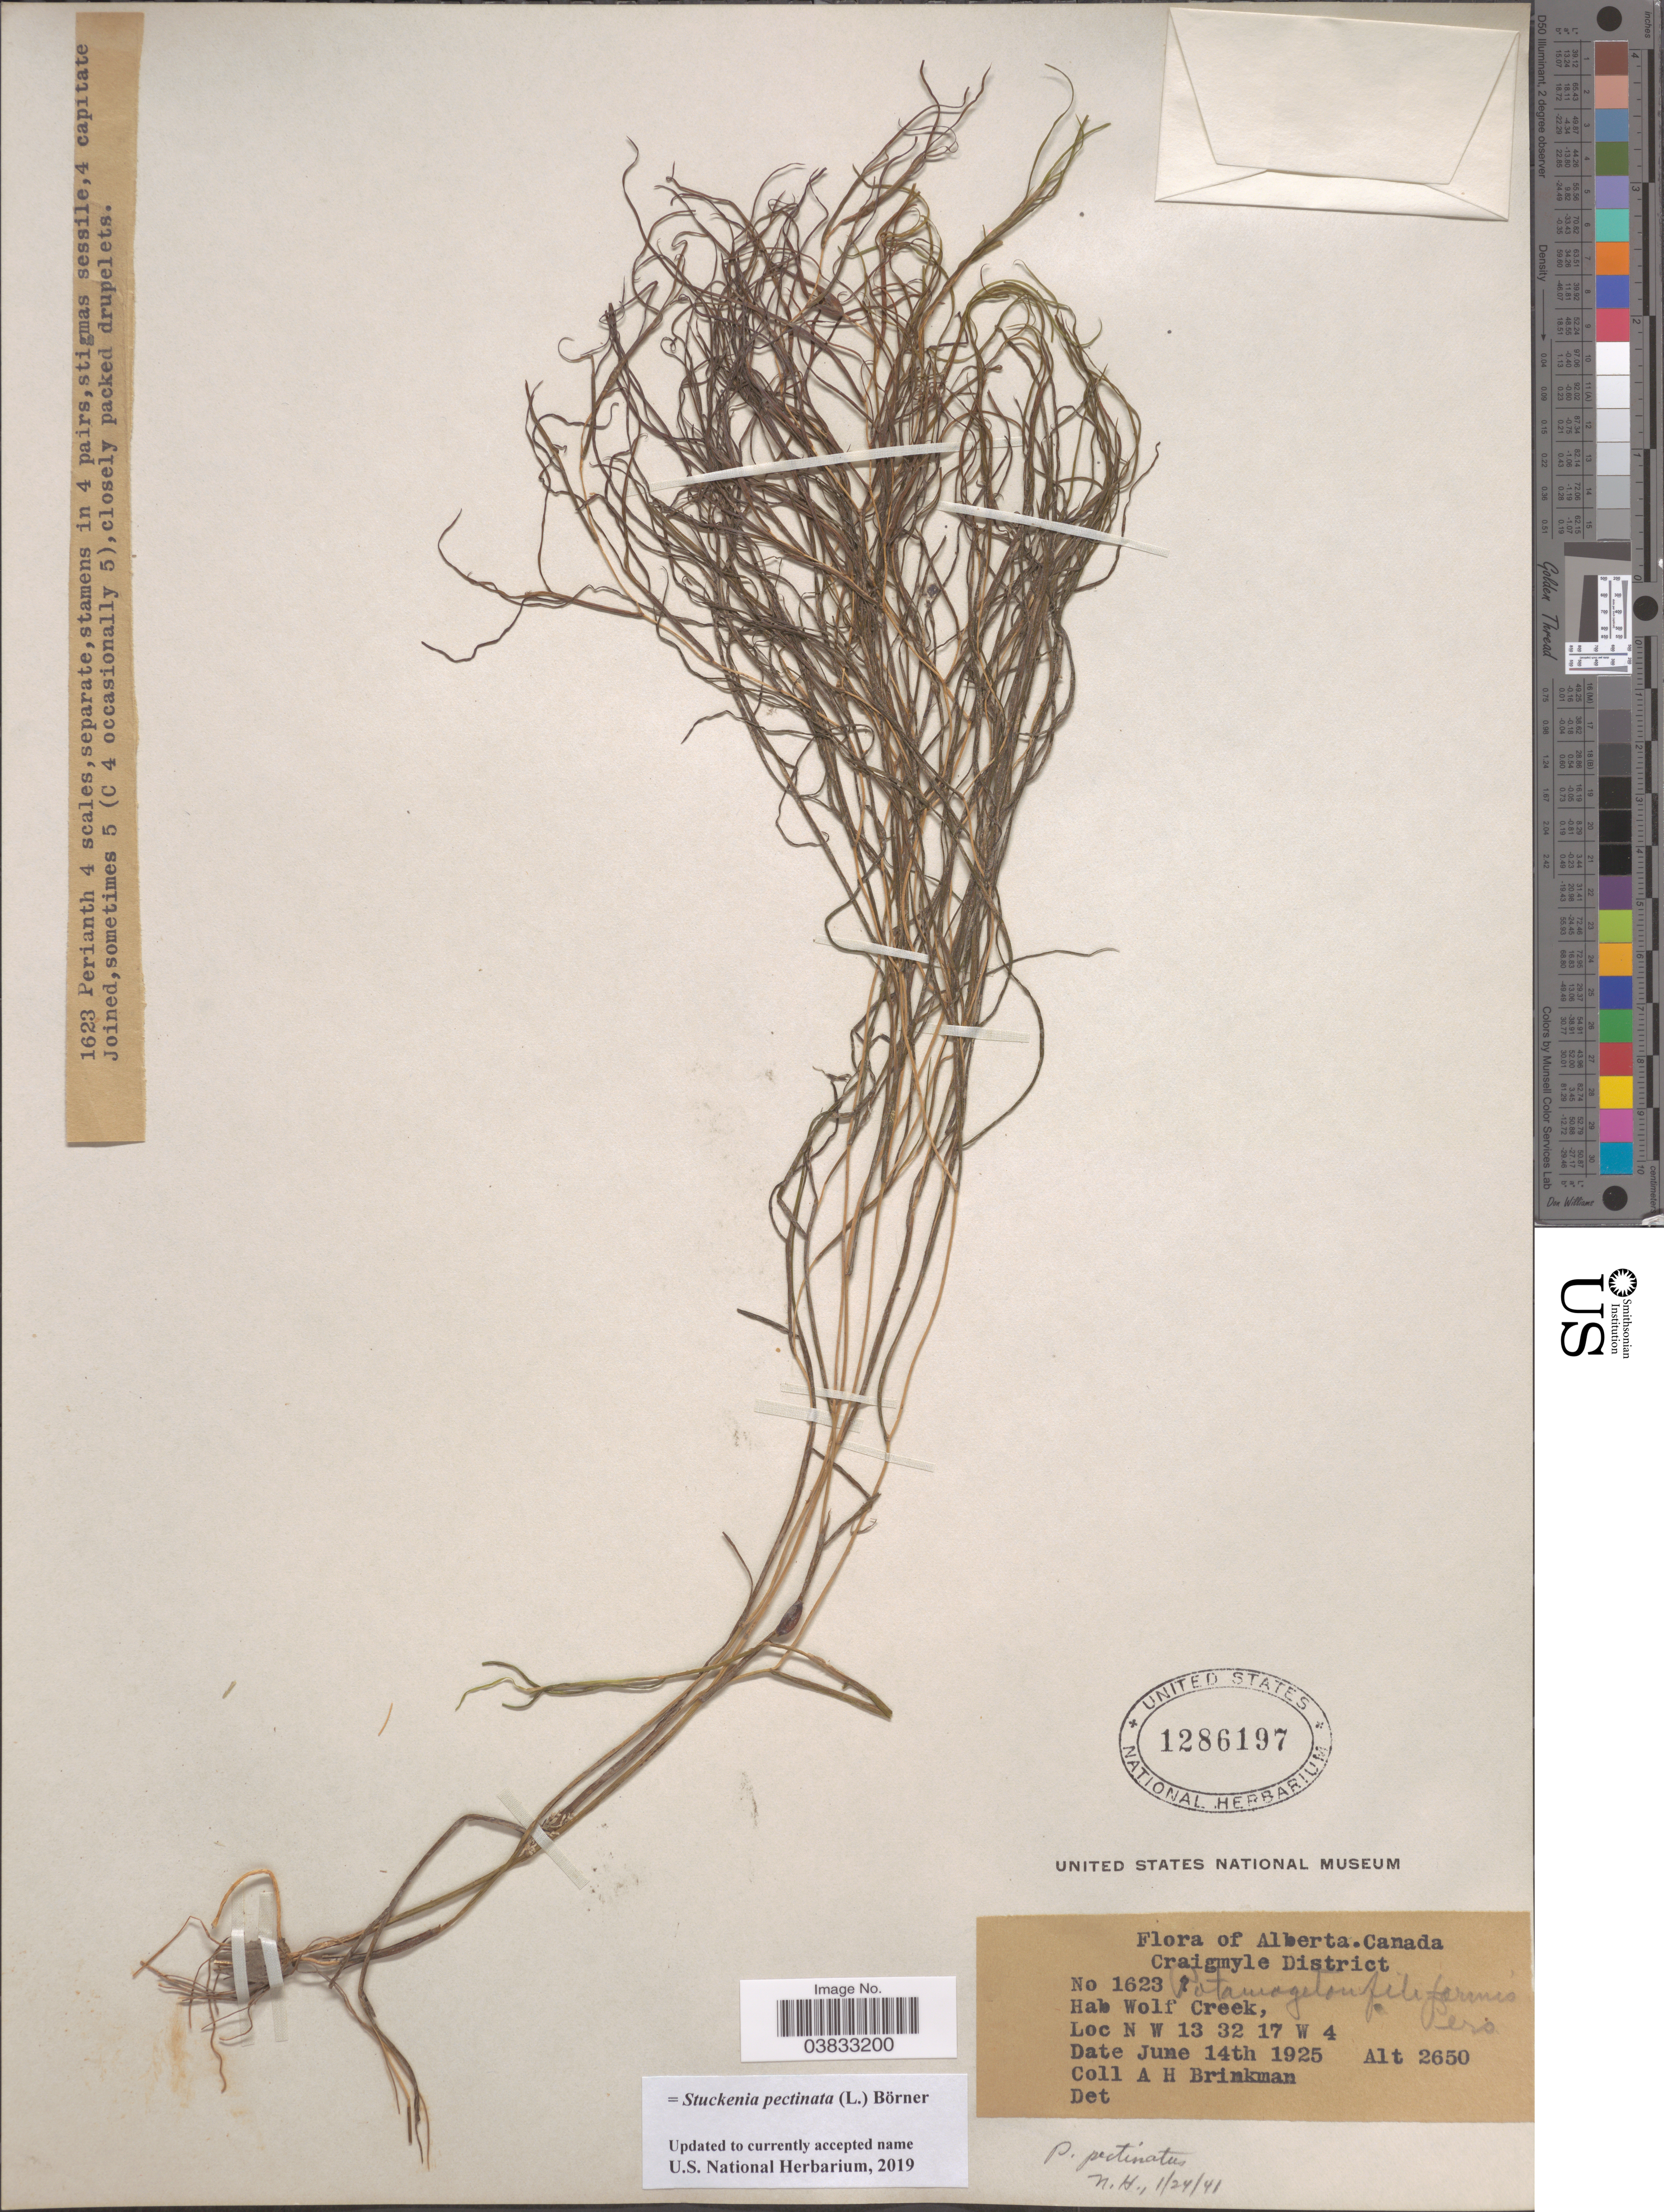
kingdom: Plantae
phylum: Tracheophyta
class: Liliopsida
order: Alismatales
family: Potamogetonaceae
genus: Stuckenia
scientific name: Stuckenia pectinata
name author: (L.) Börner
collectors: A. Brinkman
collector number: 1623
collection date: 1925-06-14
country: Canada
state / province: Alberta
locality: Craigmyle District. Wolf Creek.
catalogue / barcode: US 1286197